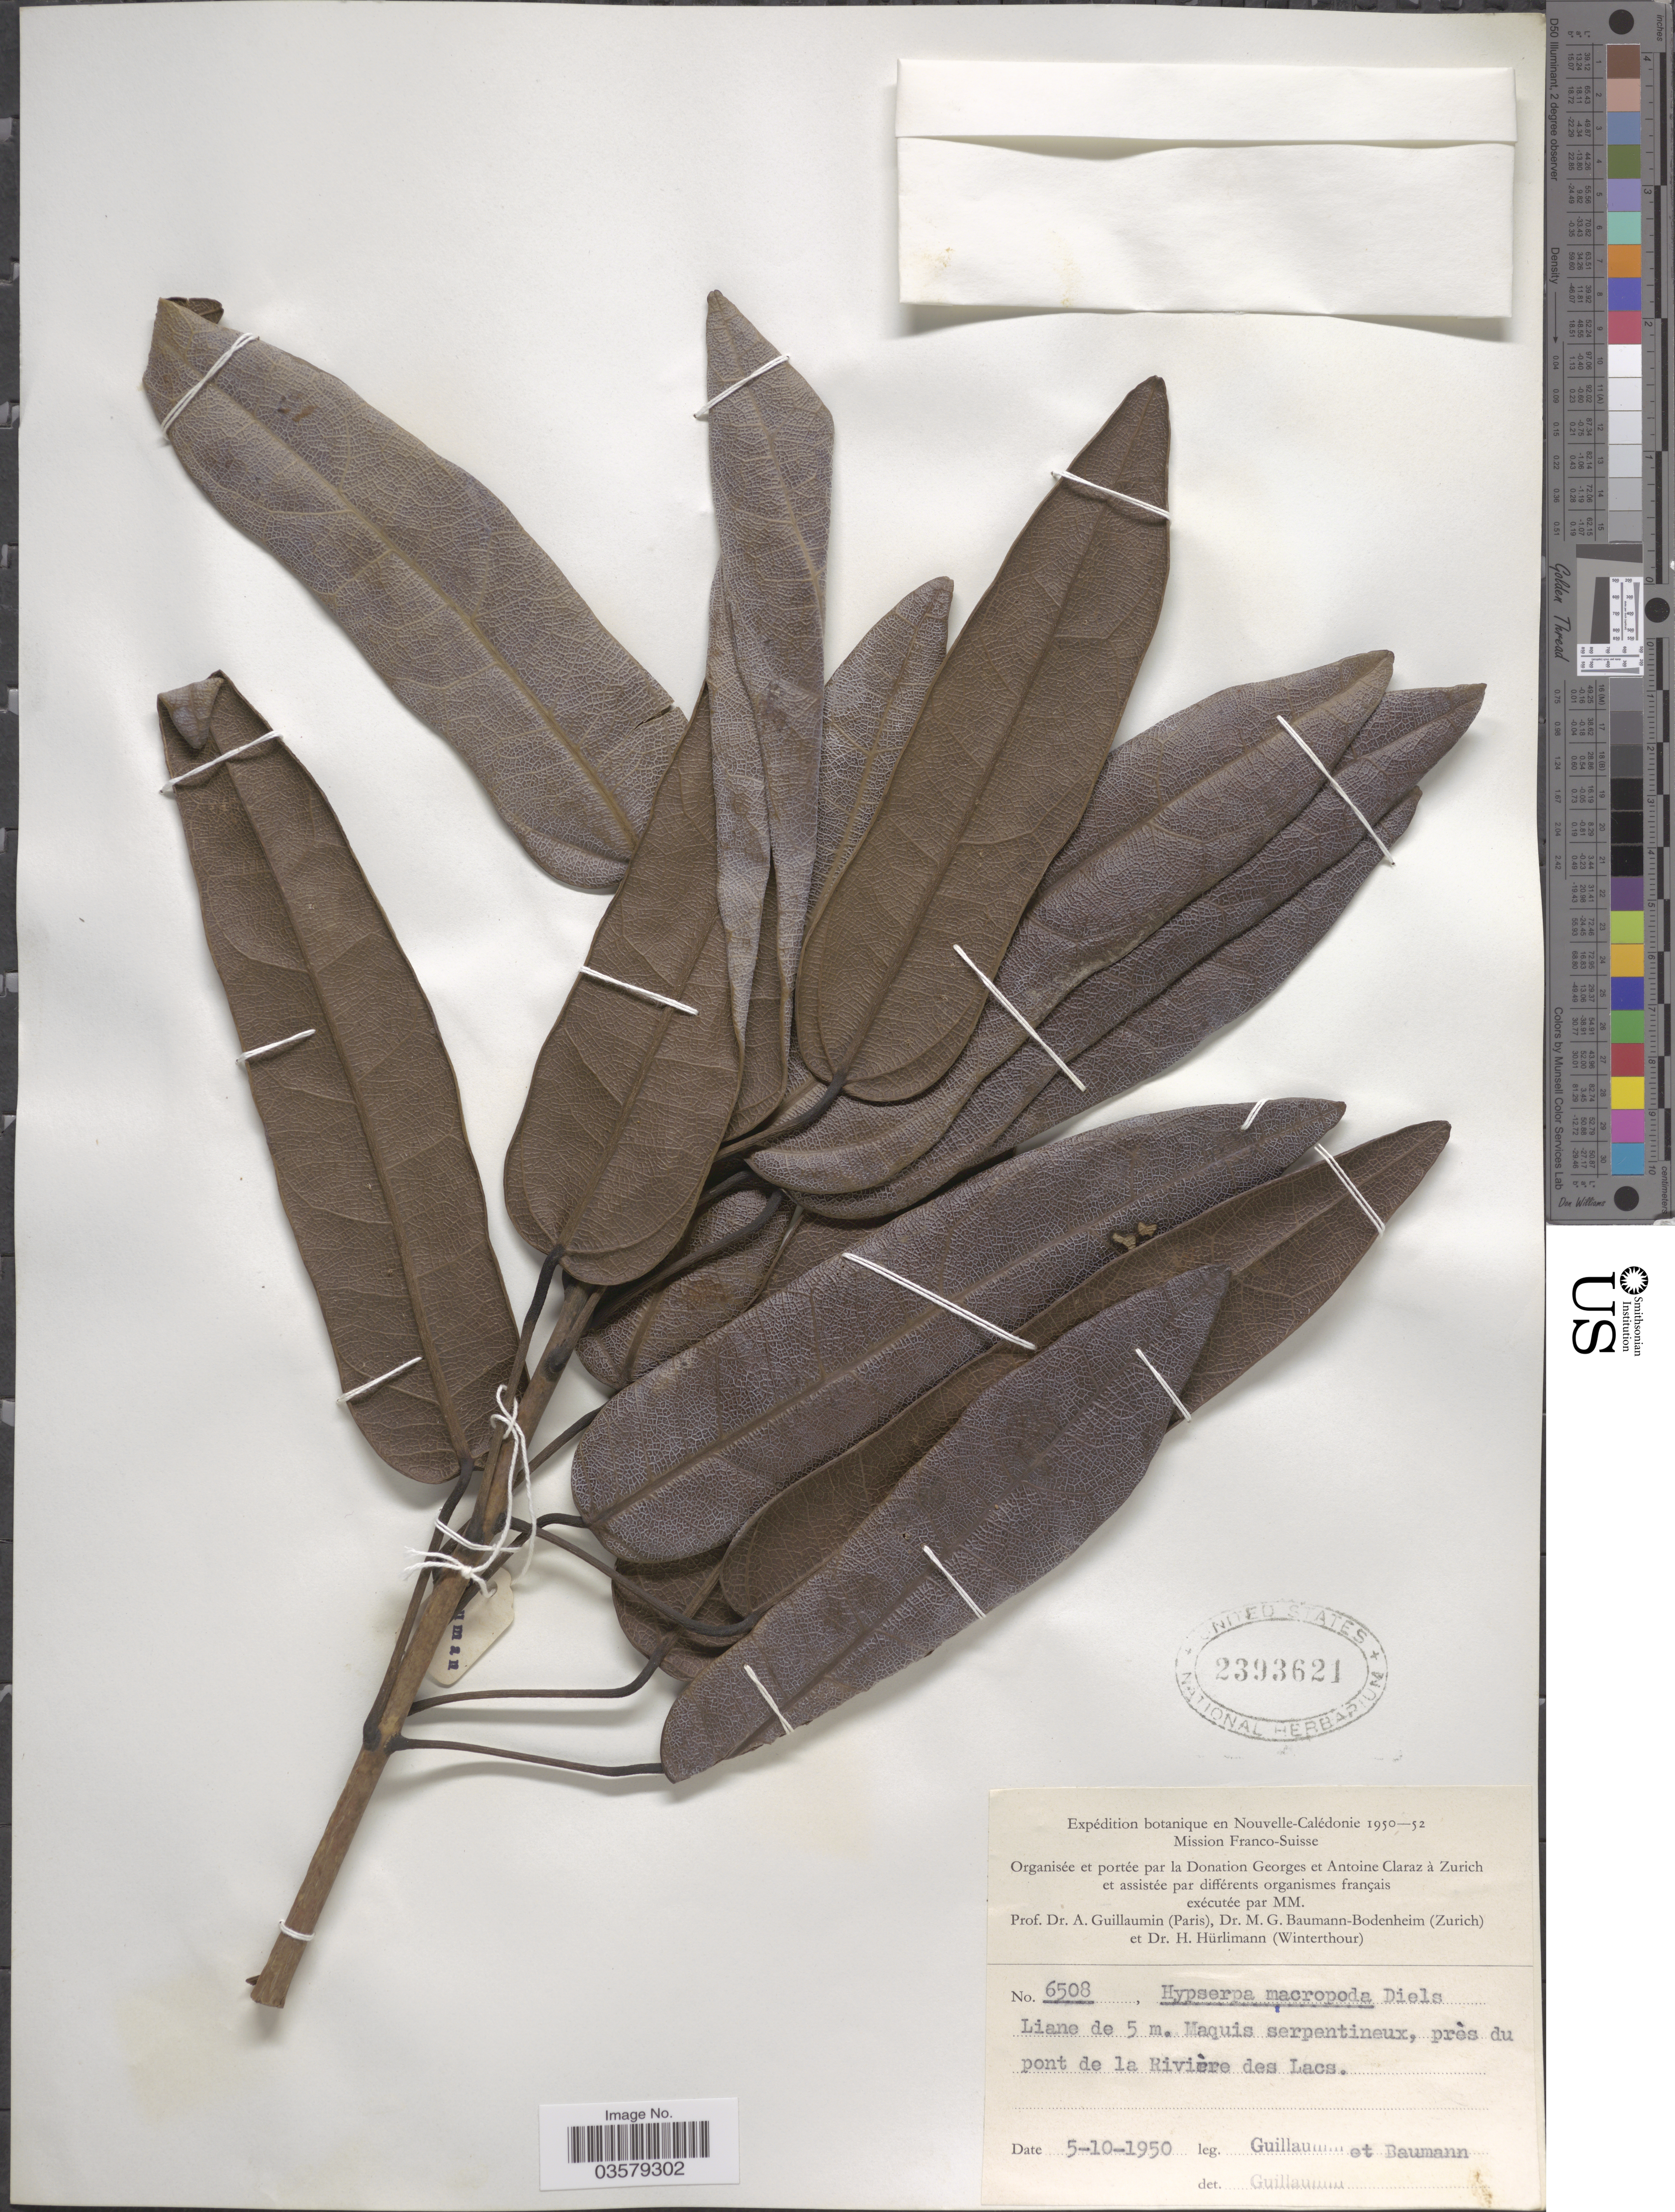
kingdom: Plantae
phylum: Tracheophyta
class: Magnoliopsida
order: Ranunculales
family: Menispermaceae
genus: Hypserpa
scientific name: Hypserpa macropoda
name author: Diels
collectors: A. Guillaumin & M. G. Baumann-Bodenheim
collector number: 6508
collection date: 1950-10-05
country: New Caledonia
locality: Près du pont de la Rivière des Lacs.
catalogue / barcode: US 2393621